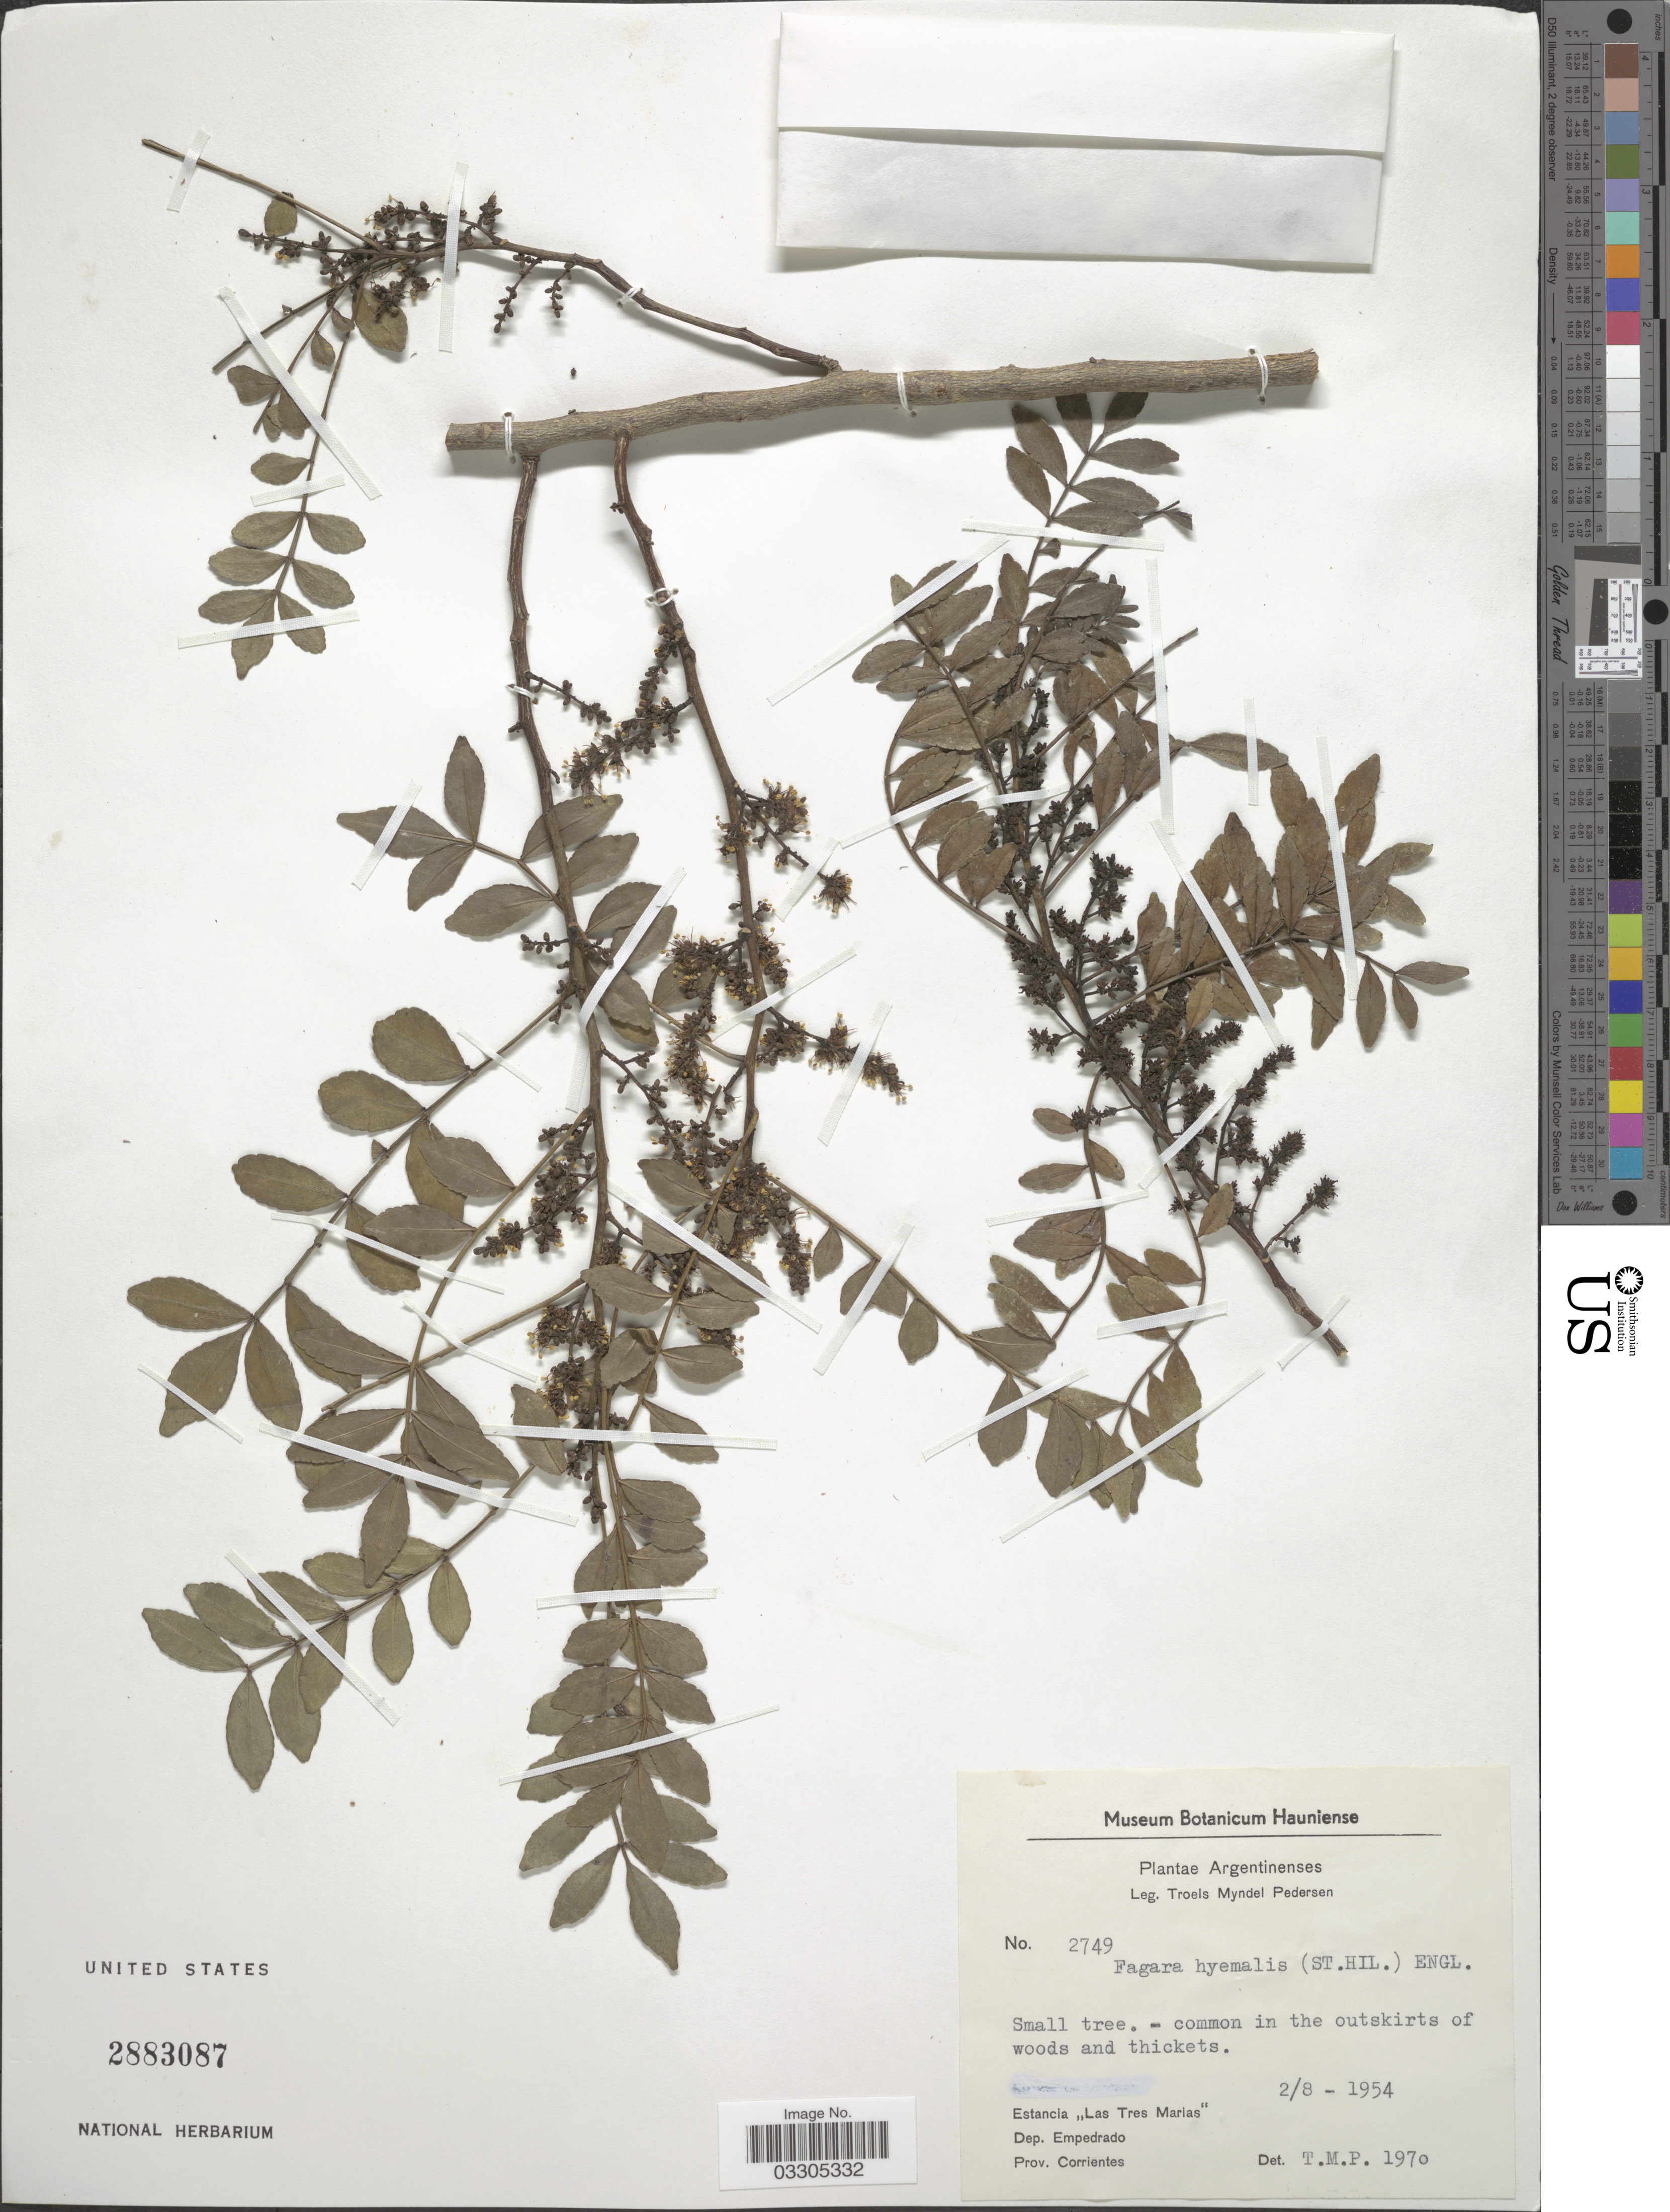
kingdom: Plantae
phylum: Tracheophyta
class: Magnoliopsida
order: Sapindales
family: Rutaceae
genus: Zanthoxylum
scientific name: Zanthoxylum hiemalis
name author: A. St.-Hil.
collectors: T. Pederson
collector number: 2749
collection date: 1954-08-02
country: Argentina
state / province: Corrientes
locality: Estancia "Las Tres Marias". Dep. Empedrado.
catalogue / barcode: US 2883087